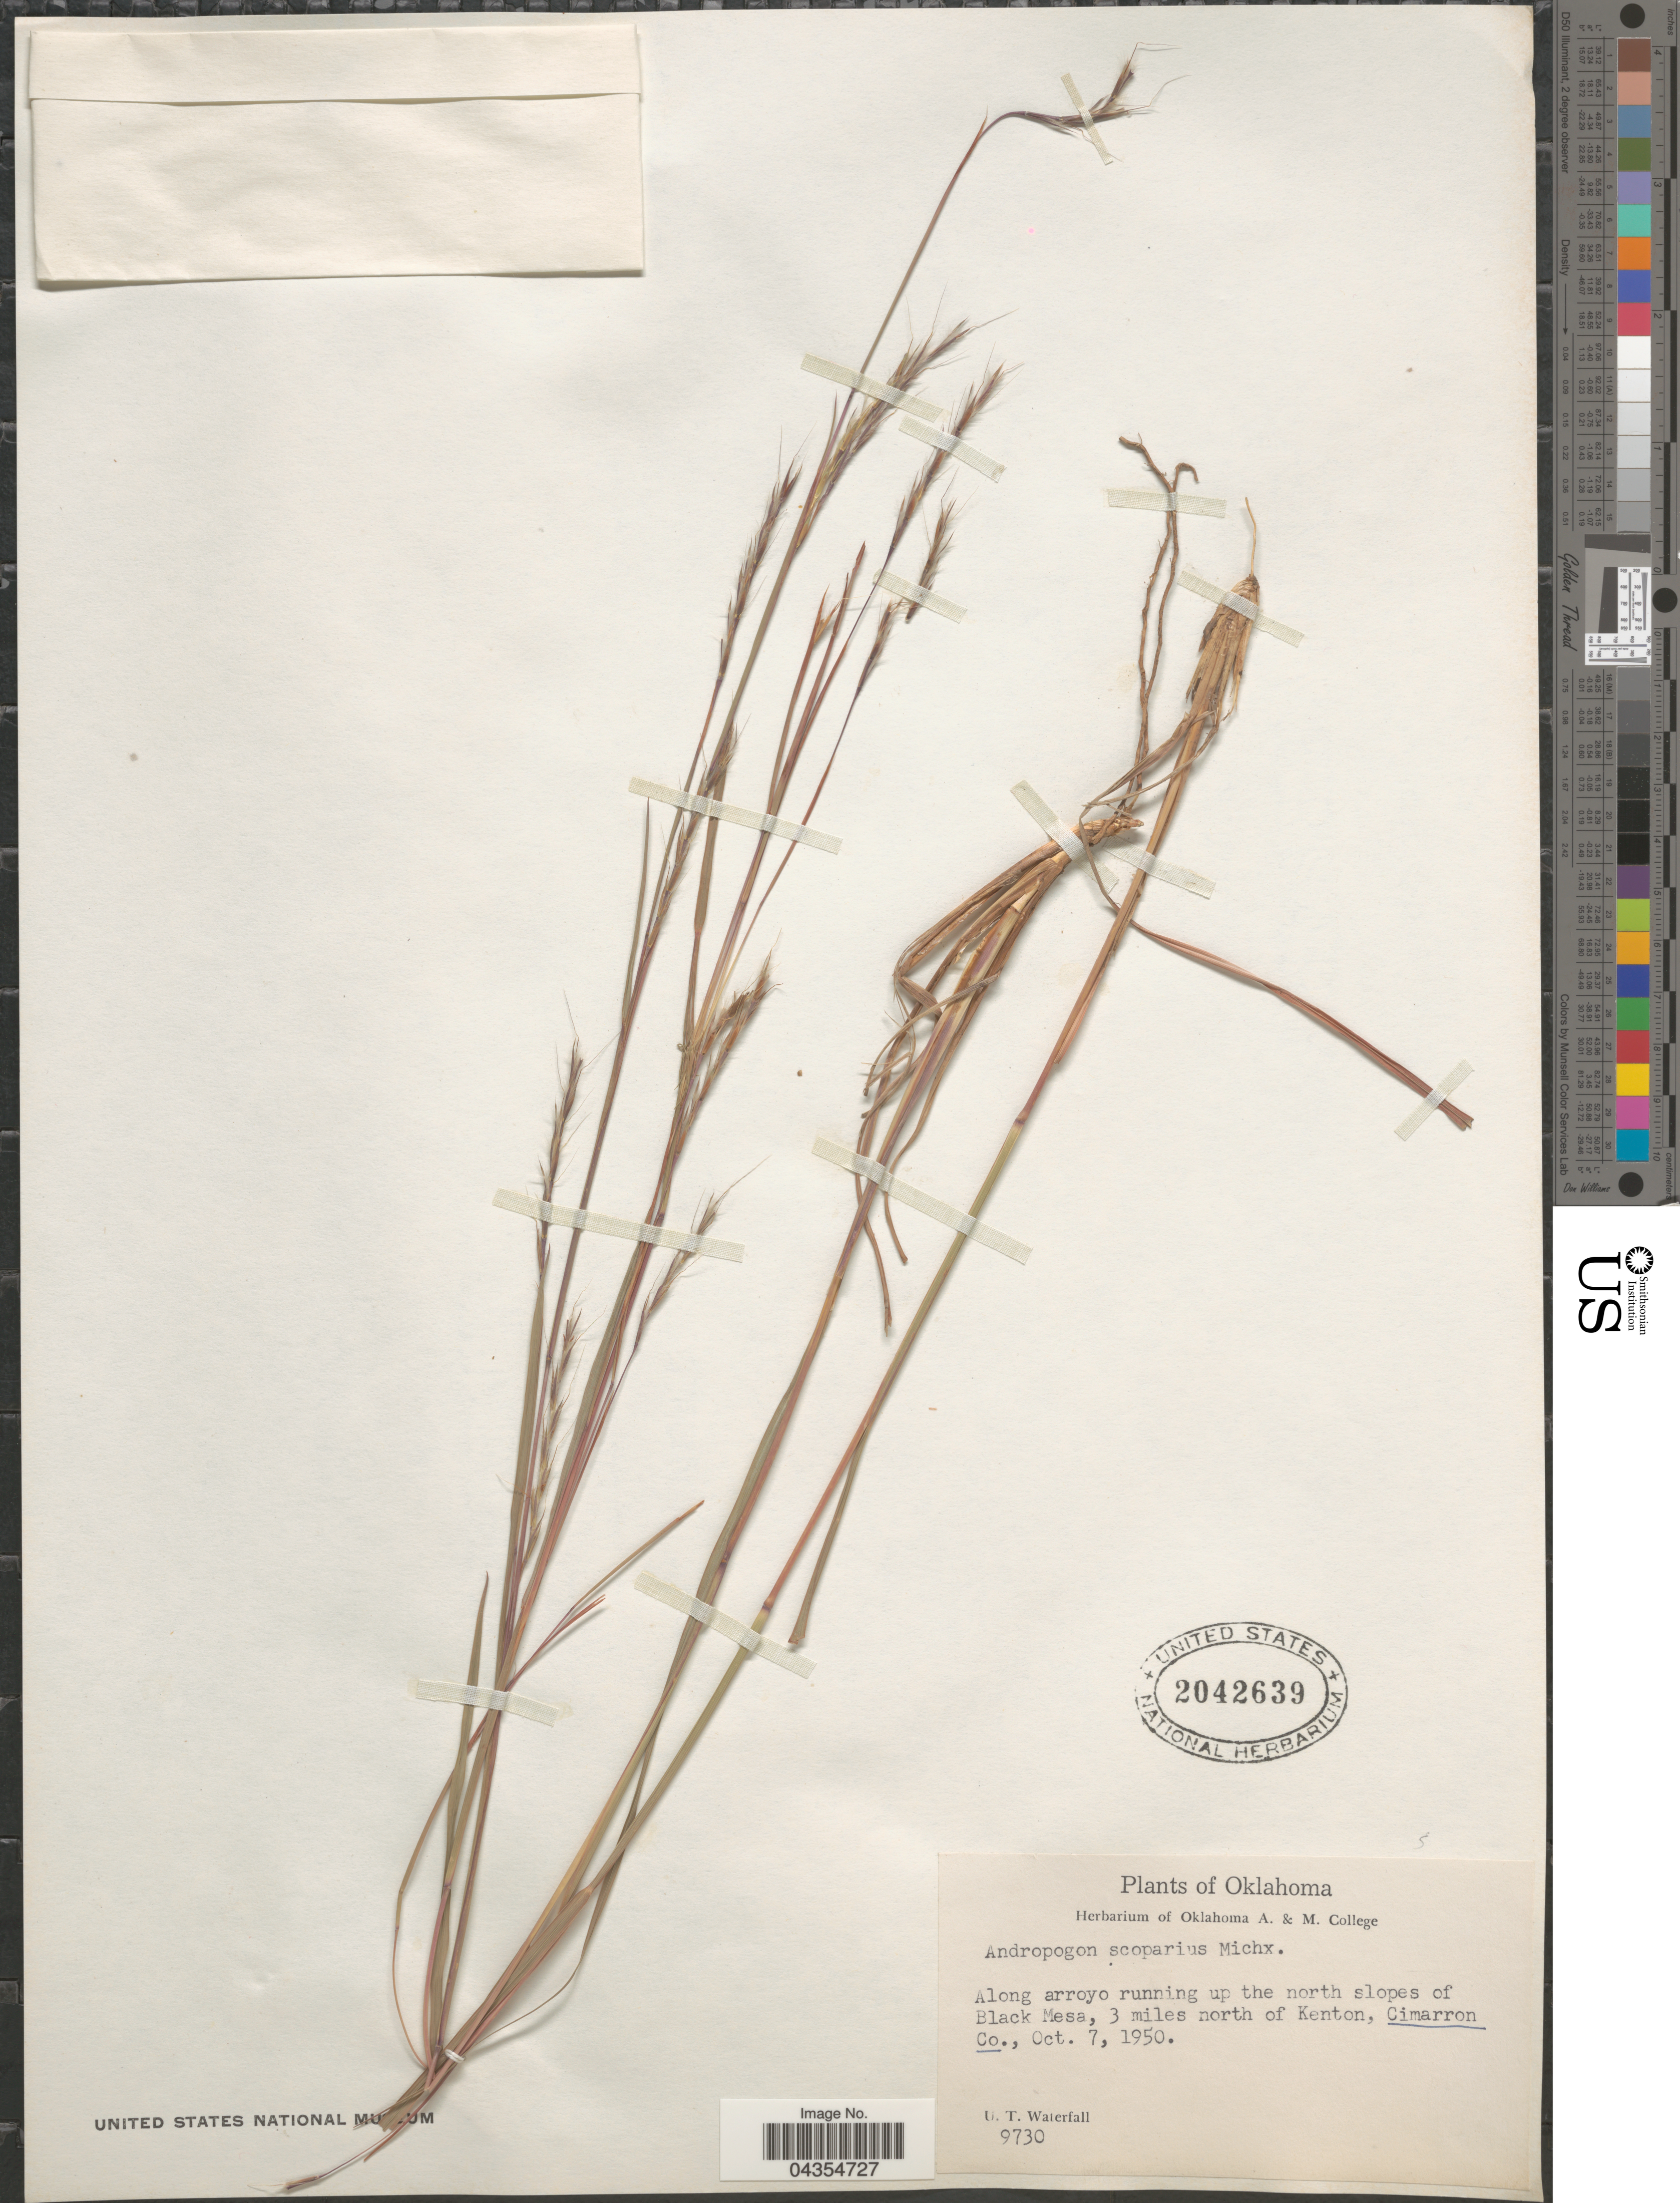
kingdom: Plantae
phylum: Tracheophyta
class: Liliopsida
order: Poales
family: Poaceae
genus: Schizachyrium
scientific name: Schizachyrium sanguineum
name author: (Retz.) Alston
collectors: U. T. Waterfall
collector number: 9730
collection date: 1950-10-07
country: United States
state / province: Oklahoma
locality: Along arroyo running up the north slopes Black Mesa, 3 miles north of Kenton, Cimarron Co.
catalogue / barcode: US 2042639